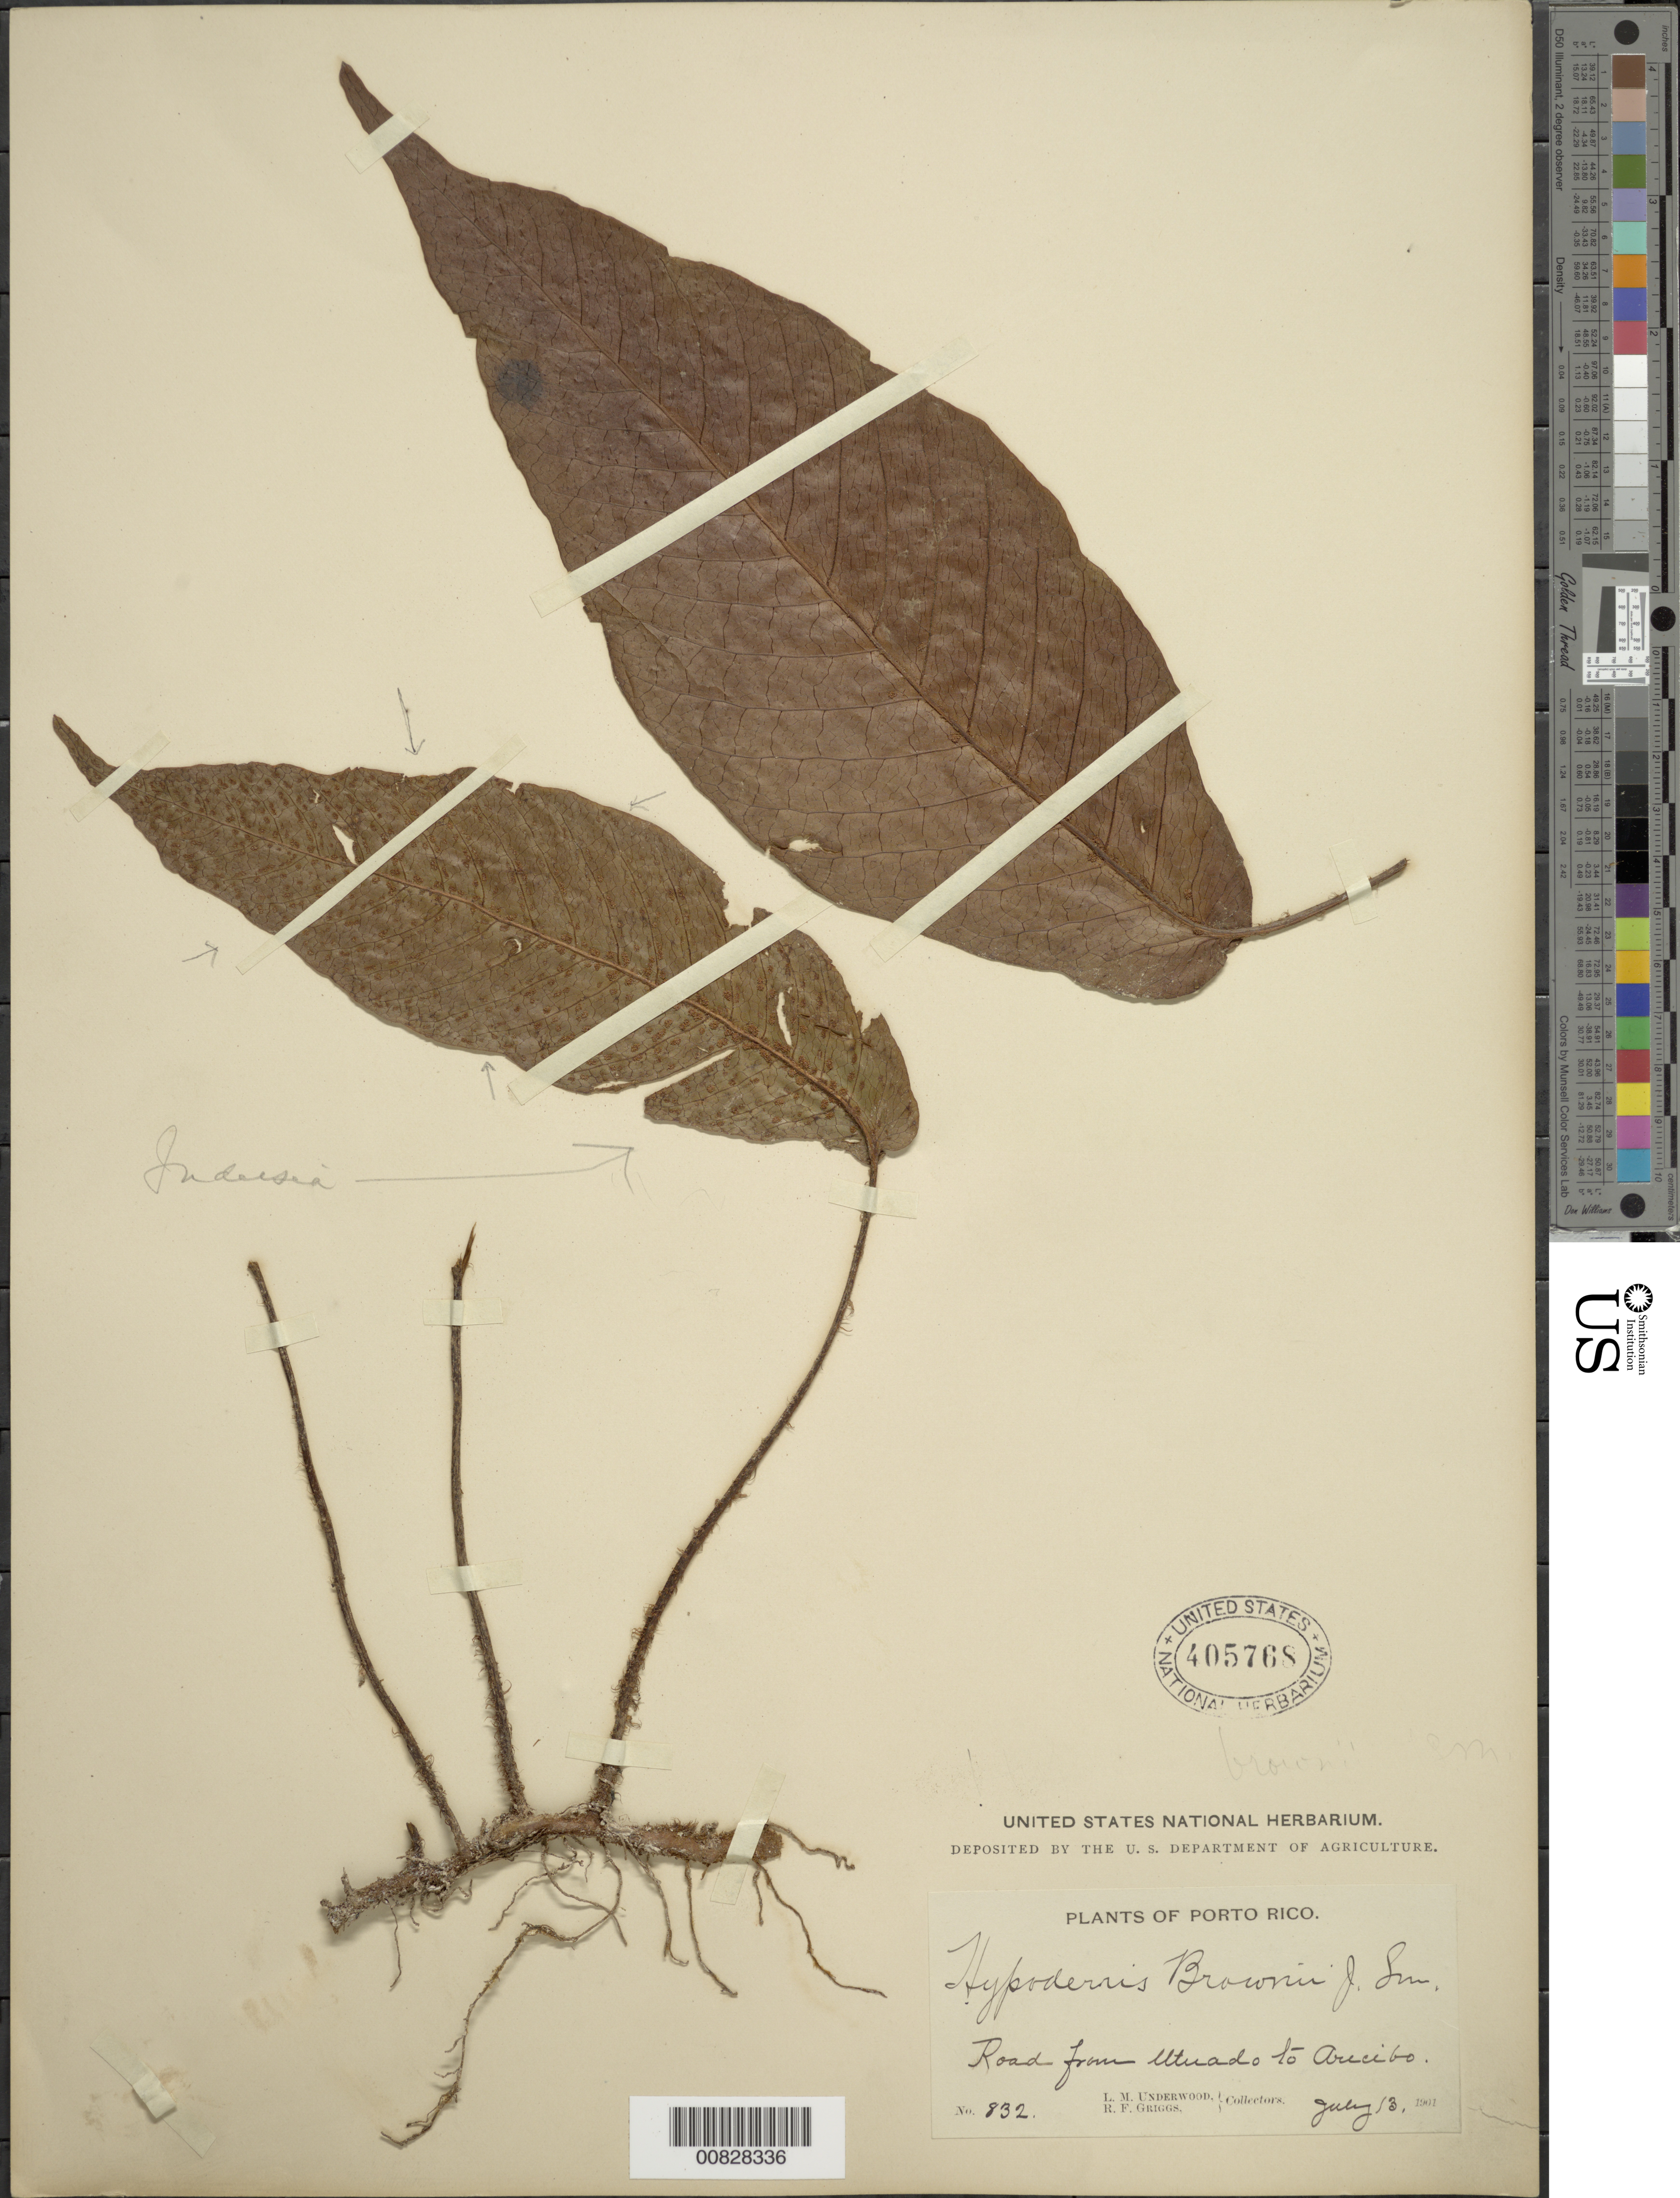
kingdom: Plantae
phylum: Tracheophyta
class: Polypodiopsida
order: Polypodiales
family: Tectariaceae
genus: Hypoderris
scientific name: Hypoderris brownii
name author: J. Sm.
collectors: L. M. Underwood & R. F. Griggs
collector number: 832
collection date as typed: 13 Jul 1901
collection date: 1901-07-13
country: Puerto Rico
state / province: Utuado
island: Puerto Rico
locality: Utuado to Arecibo road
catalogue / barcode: US 405768